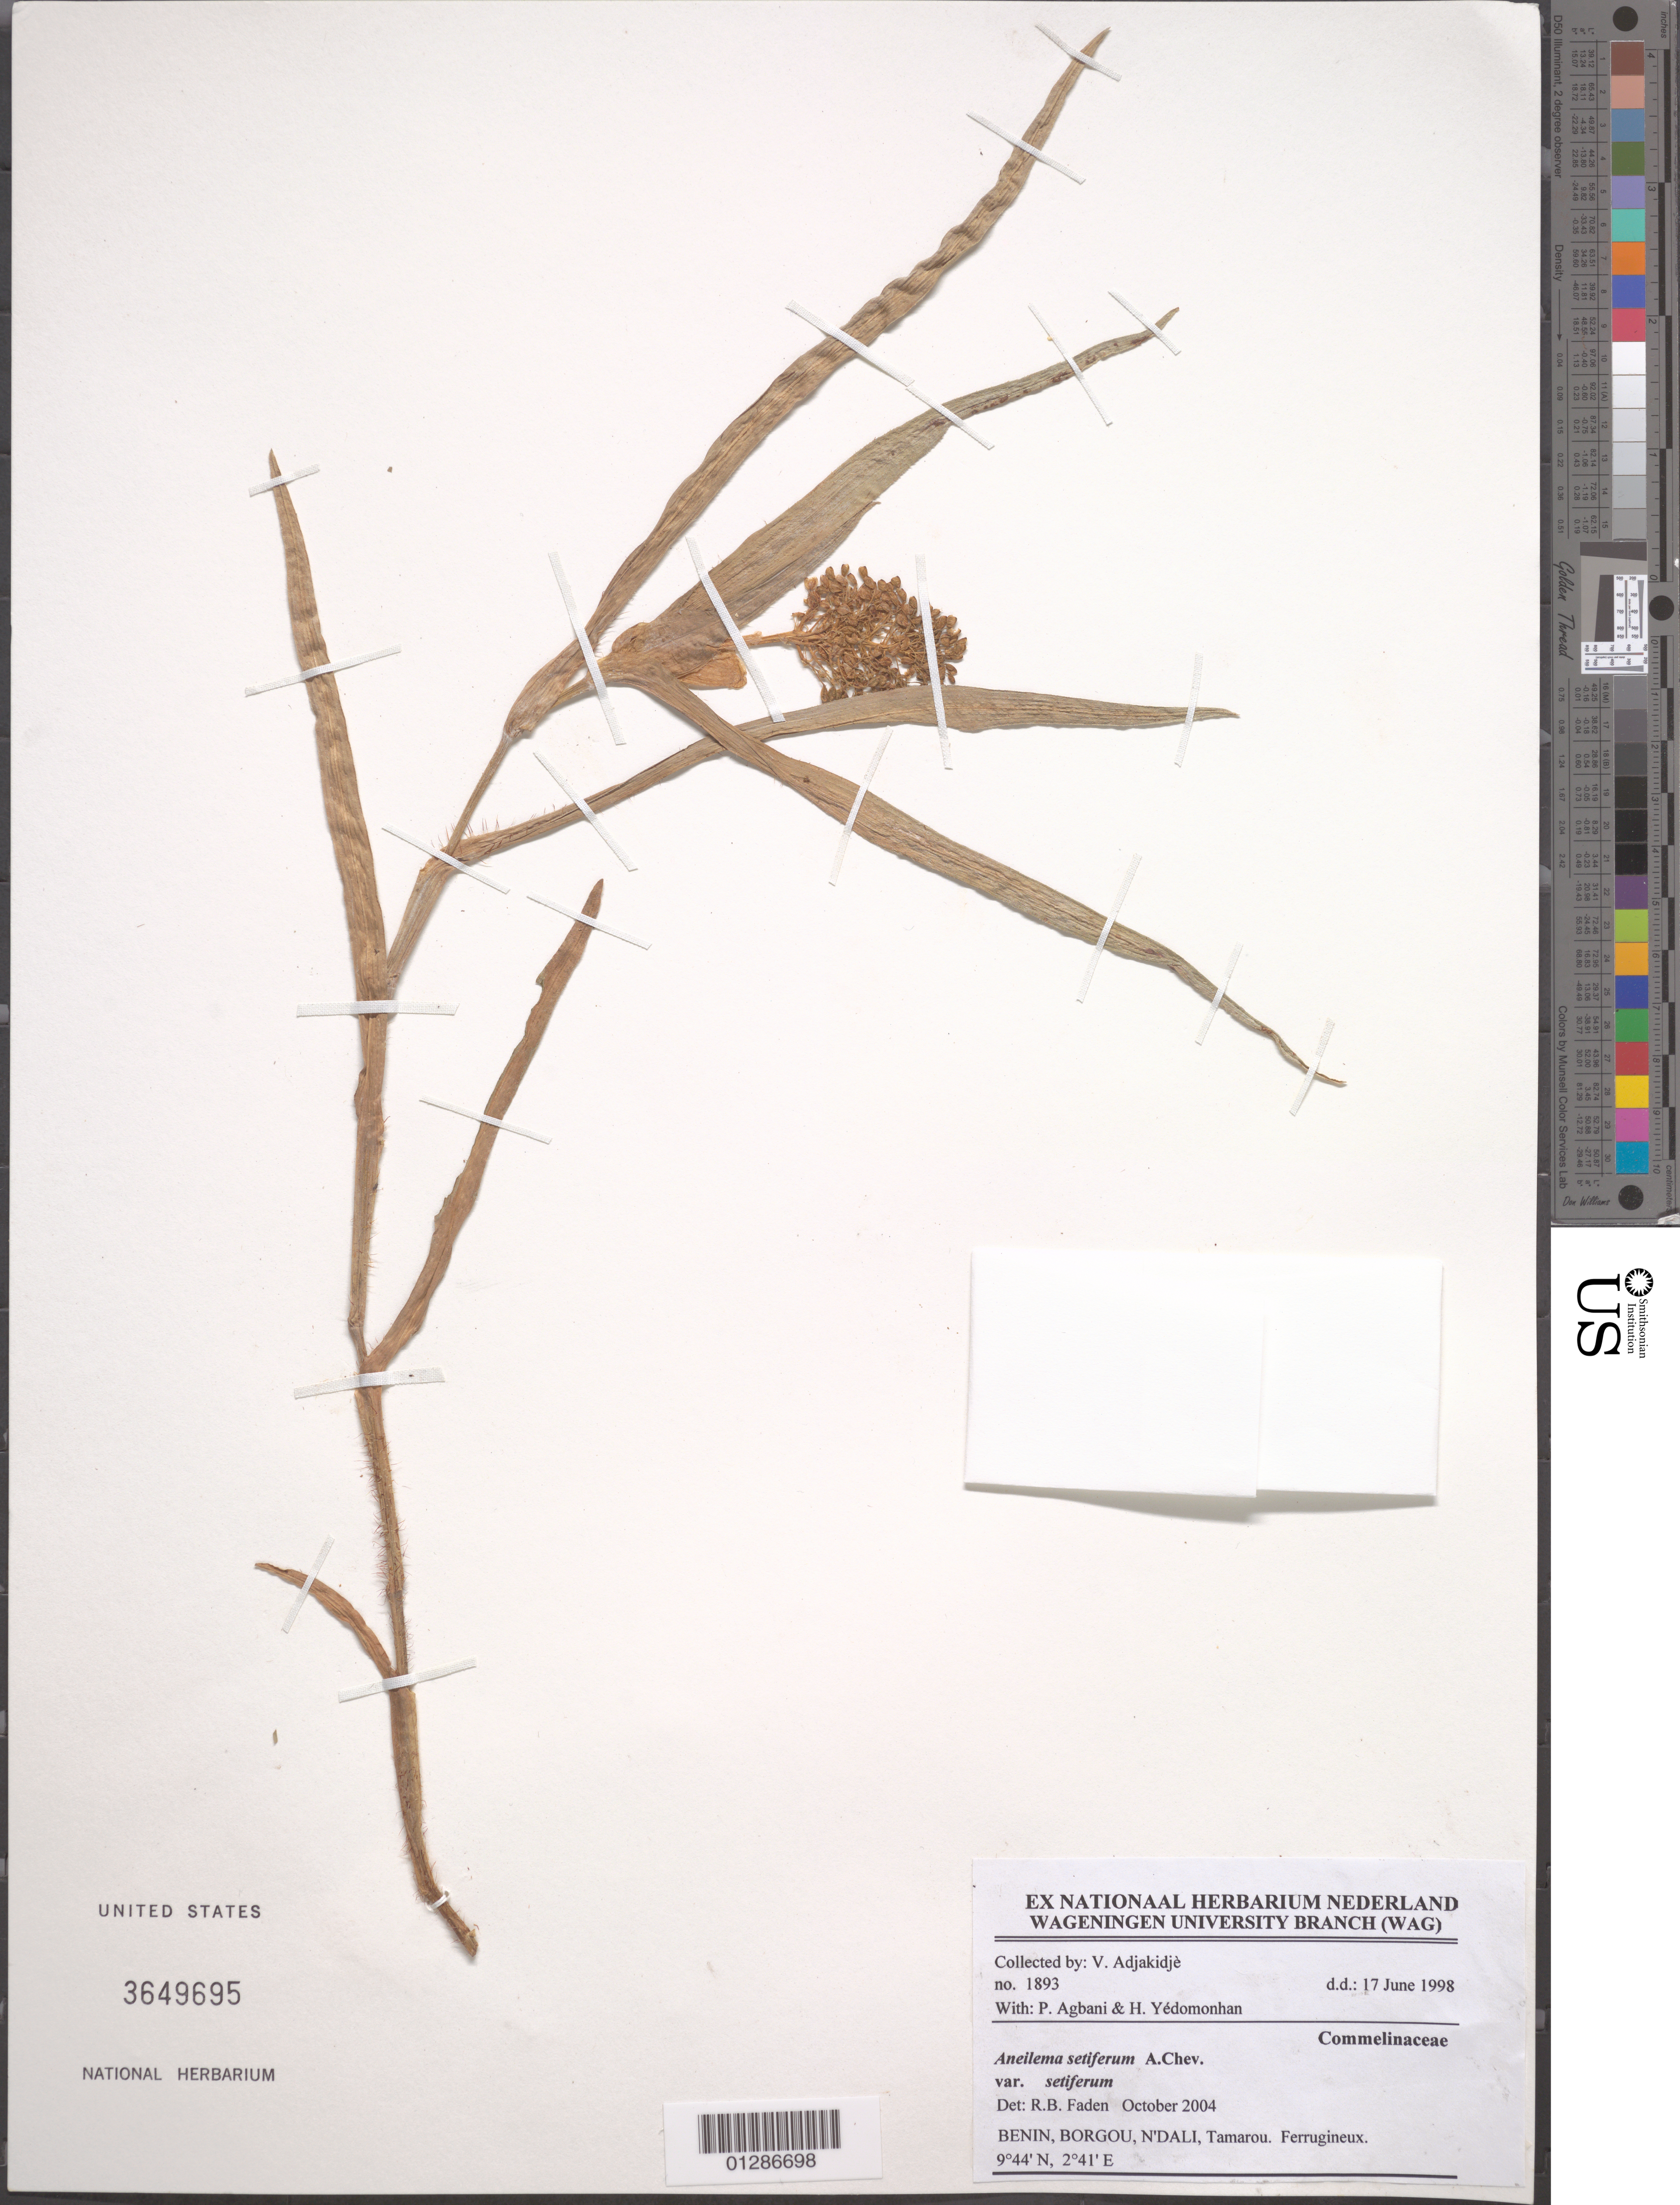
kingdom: Plantae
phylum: Tracheophyta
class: Liliopsida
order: Commelinales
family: Commelinaceae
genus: Aneilema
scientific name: Aneilema setiferum var. setiferum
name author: A. Chev.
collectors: V. Adjakidjè, P. Agbani & H. Yedomonhan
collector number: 1893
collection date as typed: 17 Jun 1998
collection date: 1998-06-17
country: Benin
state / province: Borgou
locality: N'Dali, Tamarou.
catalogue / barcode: US 3649695